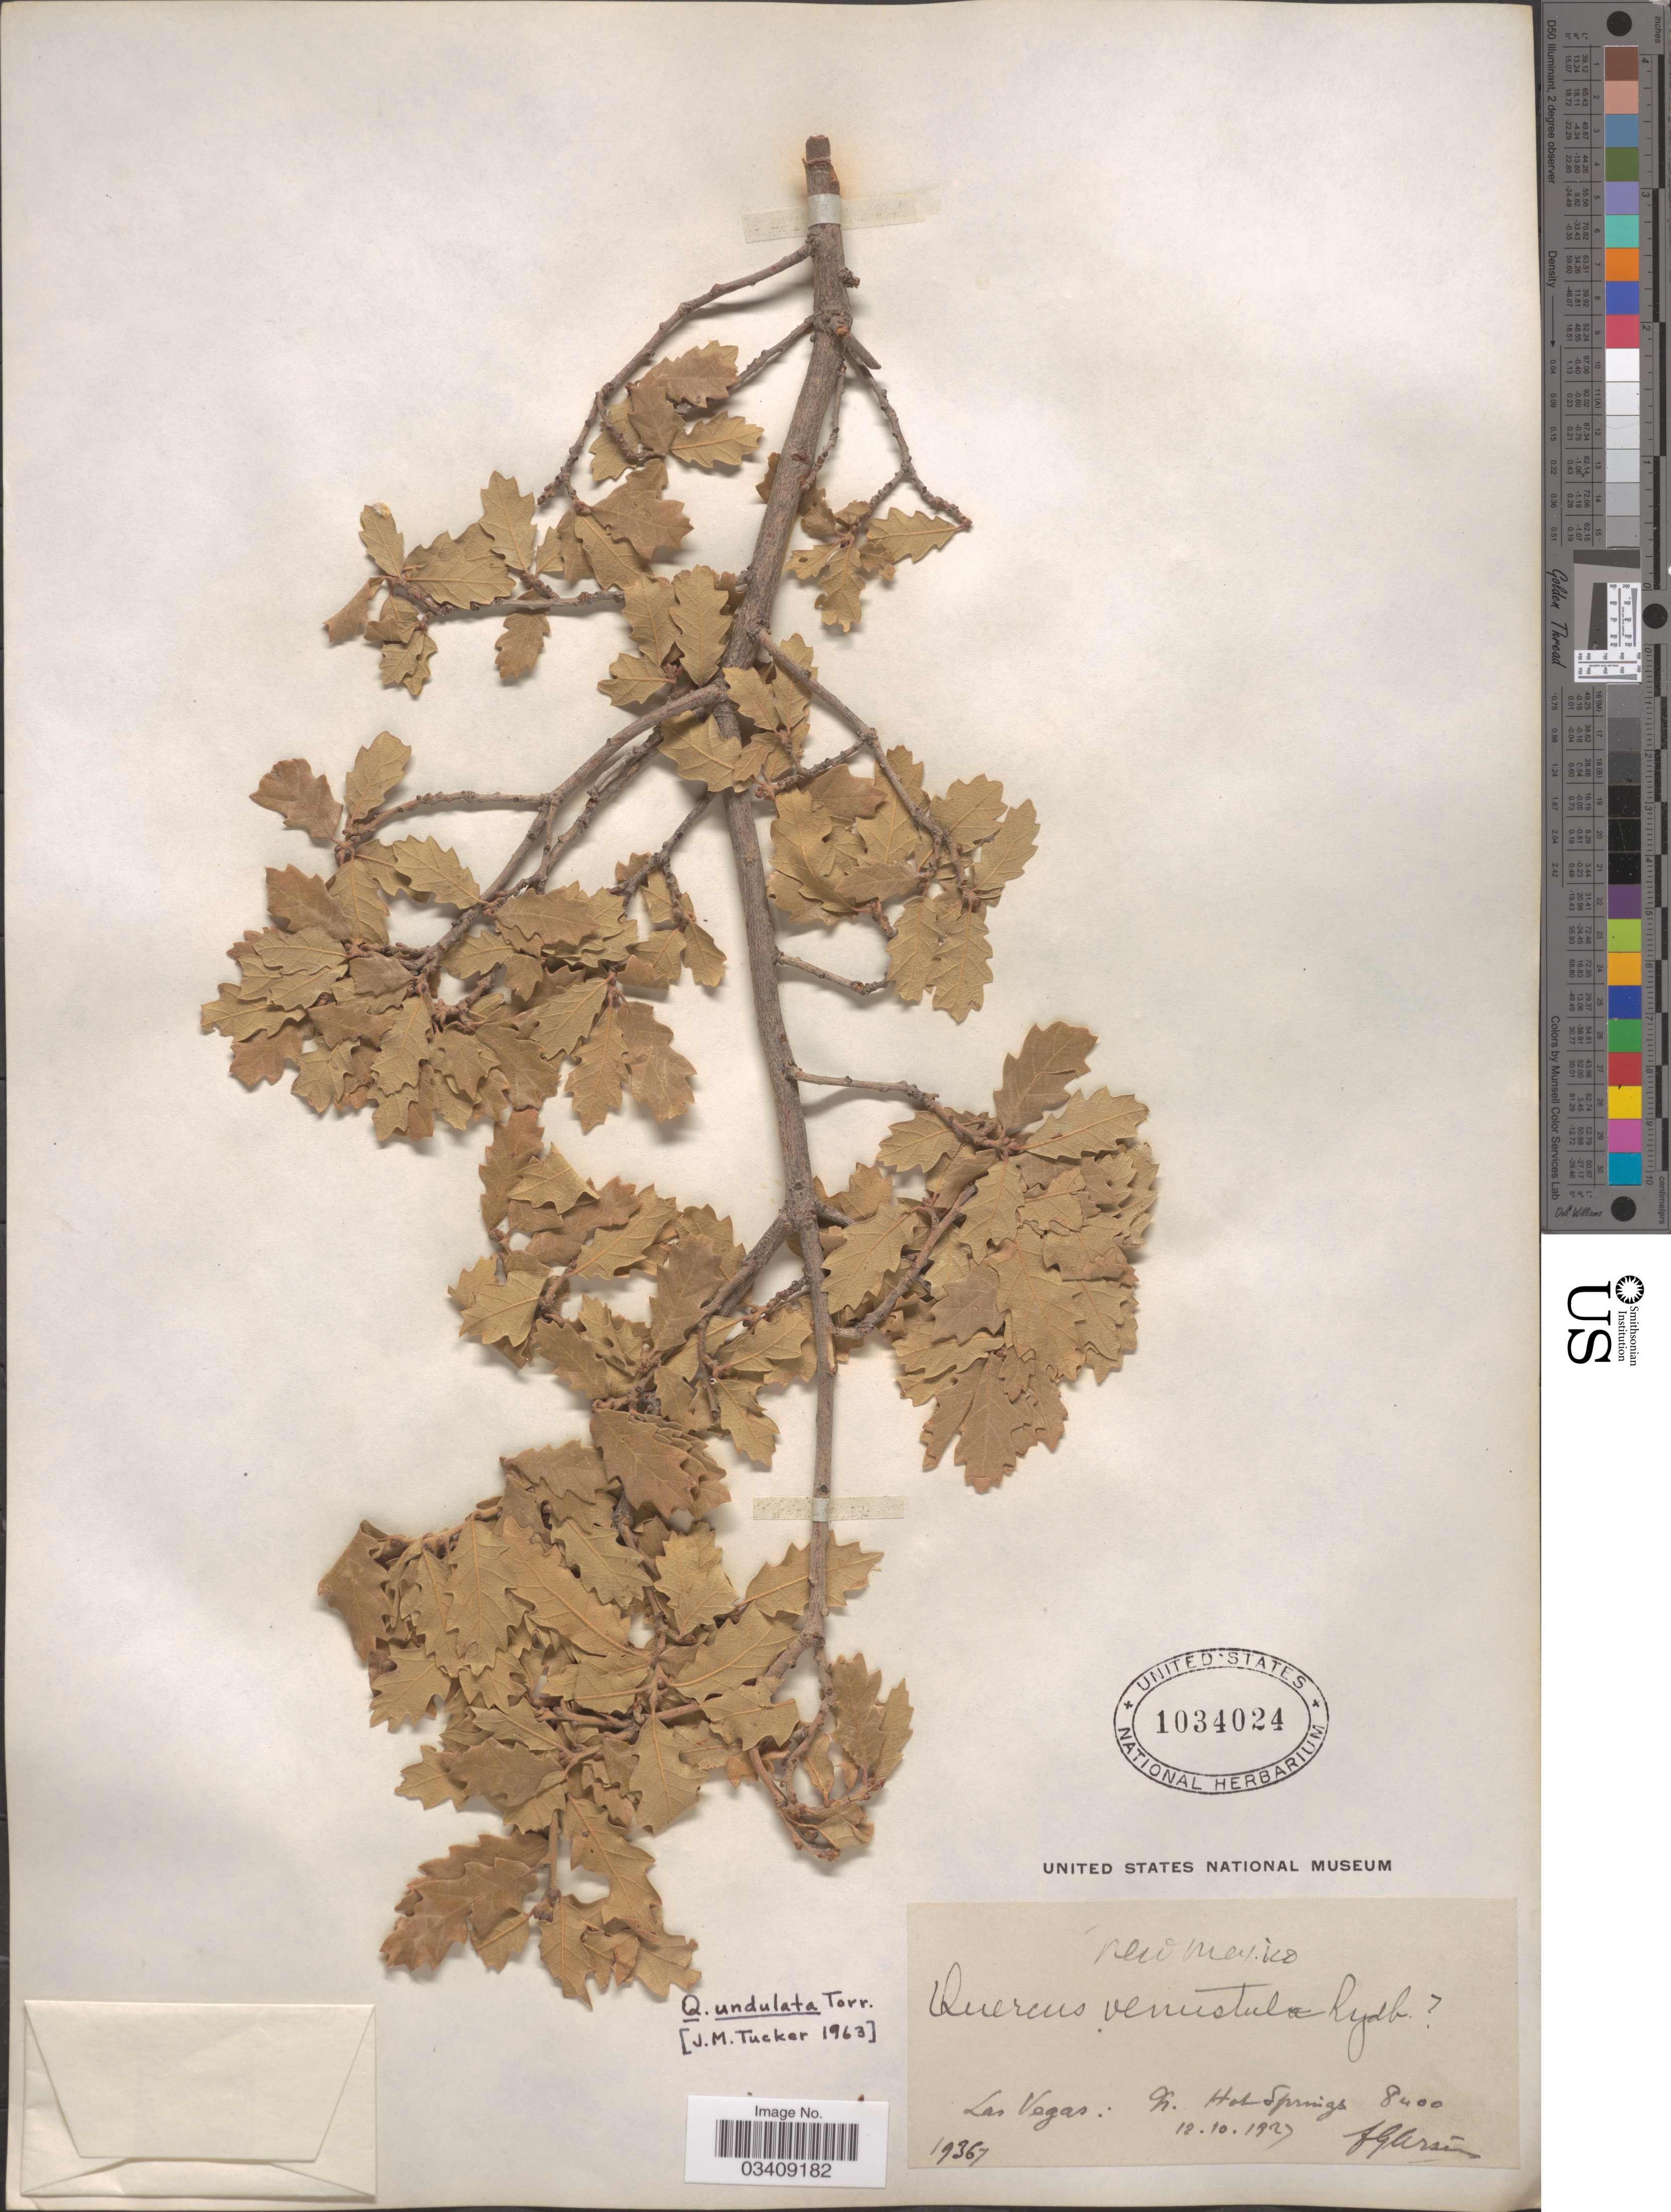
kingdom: Plantae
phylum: Tracheophyta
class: Magnoliopsida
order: Fagales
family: Fagaceae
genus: Quercus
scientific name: Quercus undulata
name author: Torr.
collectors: F. Arsène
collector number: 19367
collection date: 1927-12-10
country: United States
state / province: New Mexico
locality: Las Vegas: N. Hot Springs.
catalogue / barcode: US 1034024